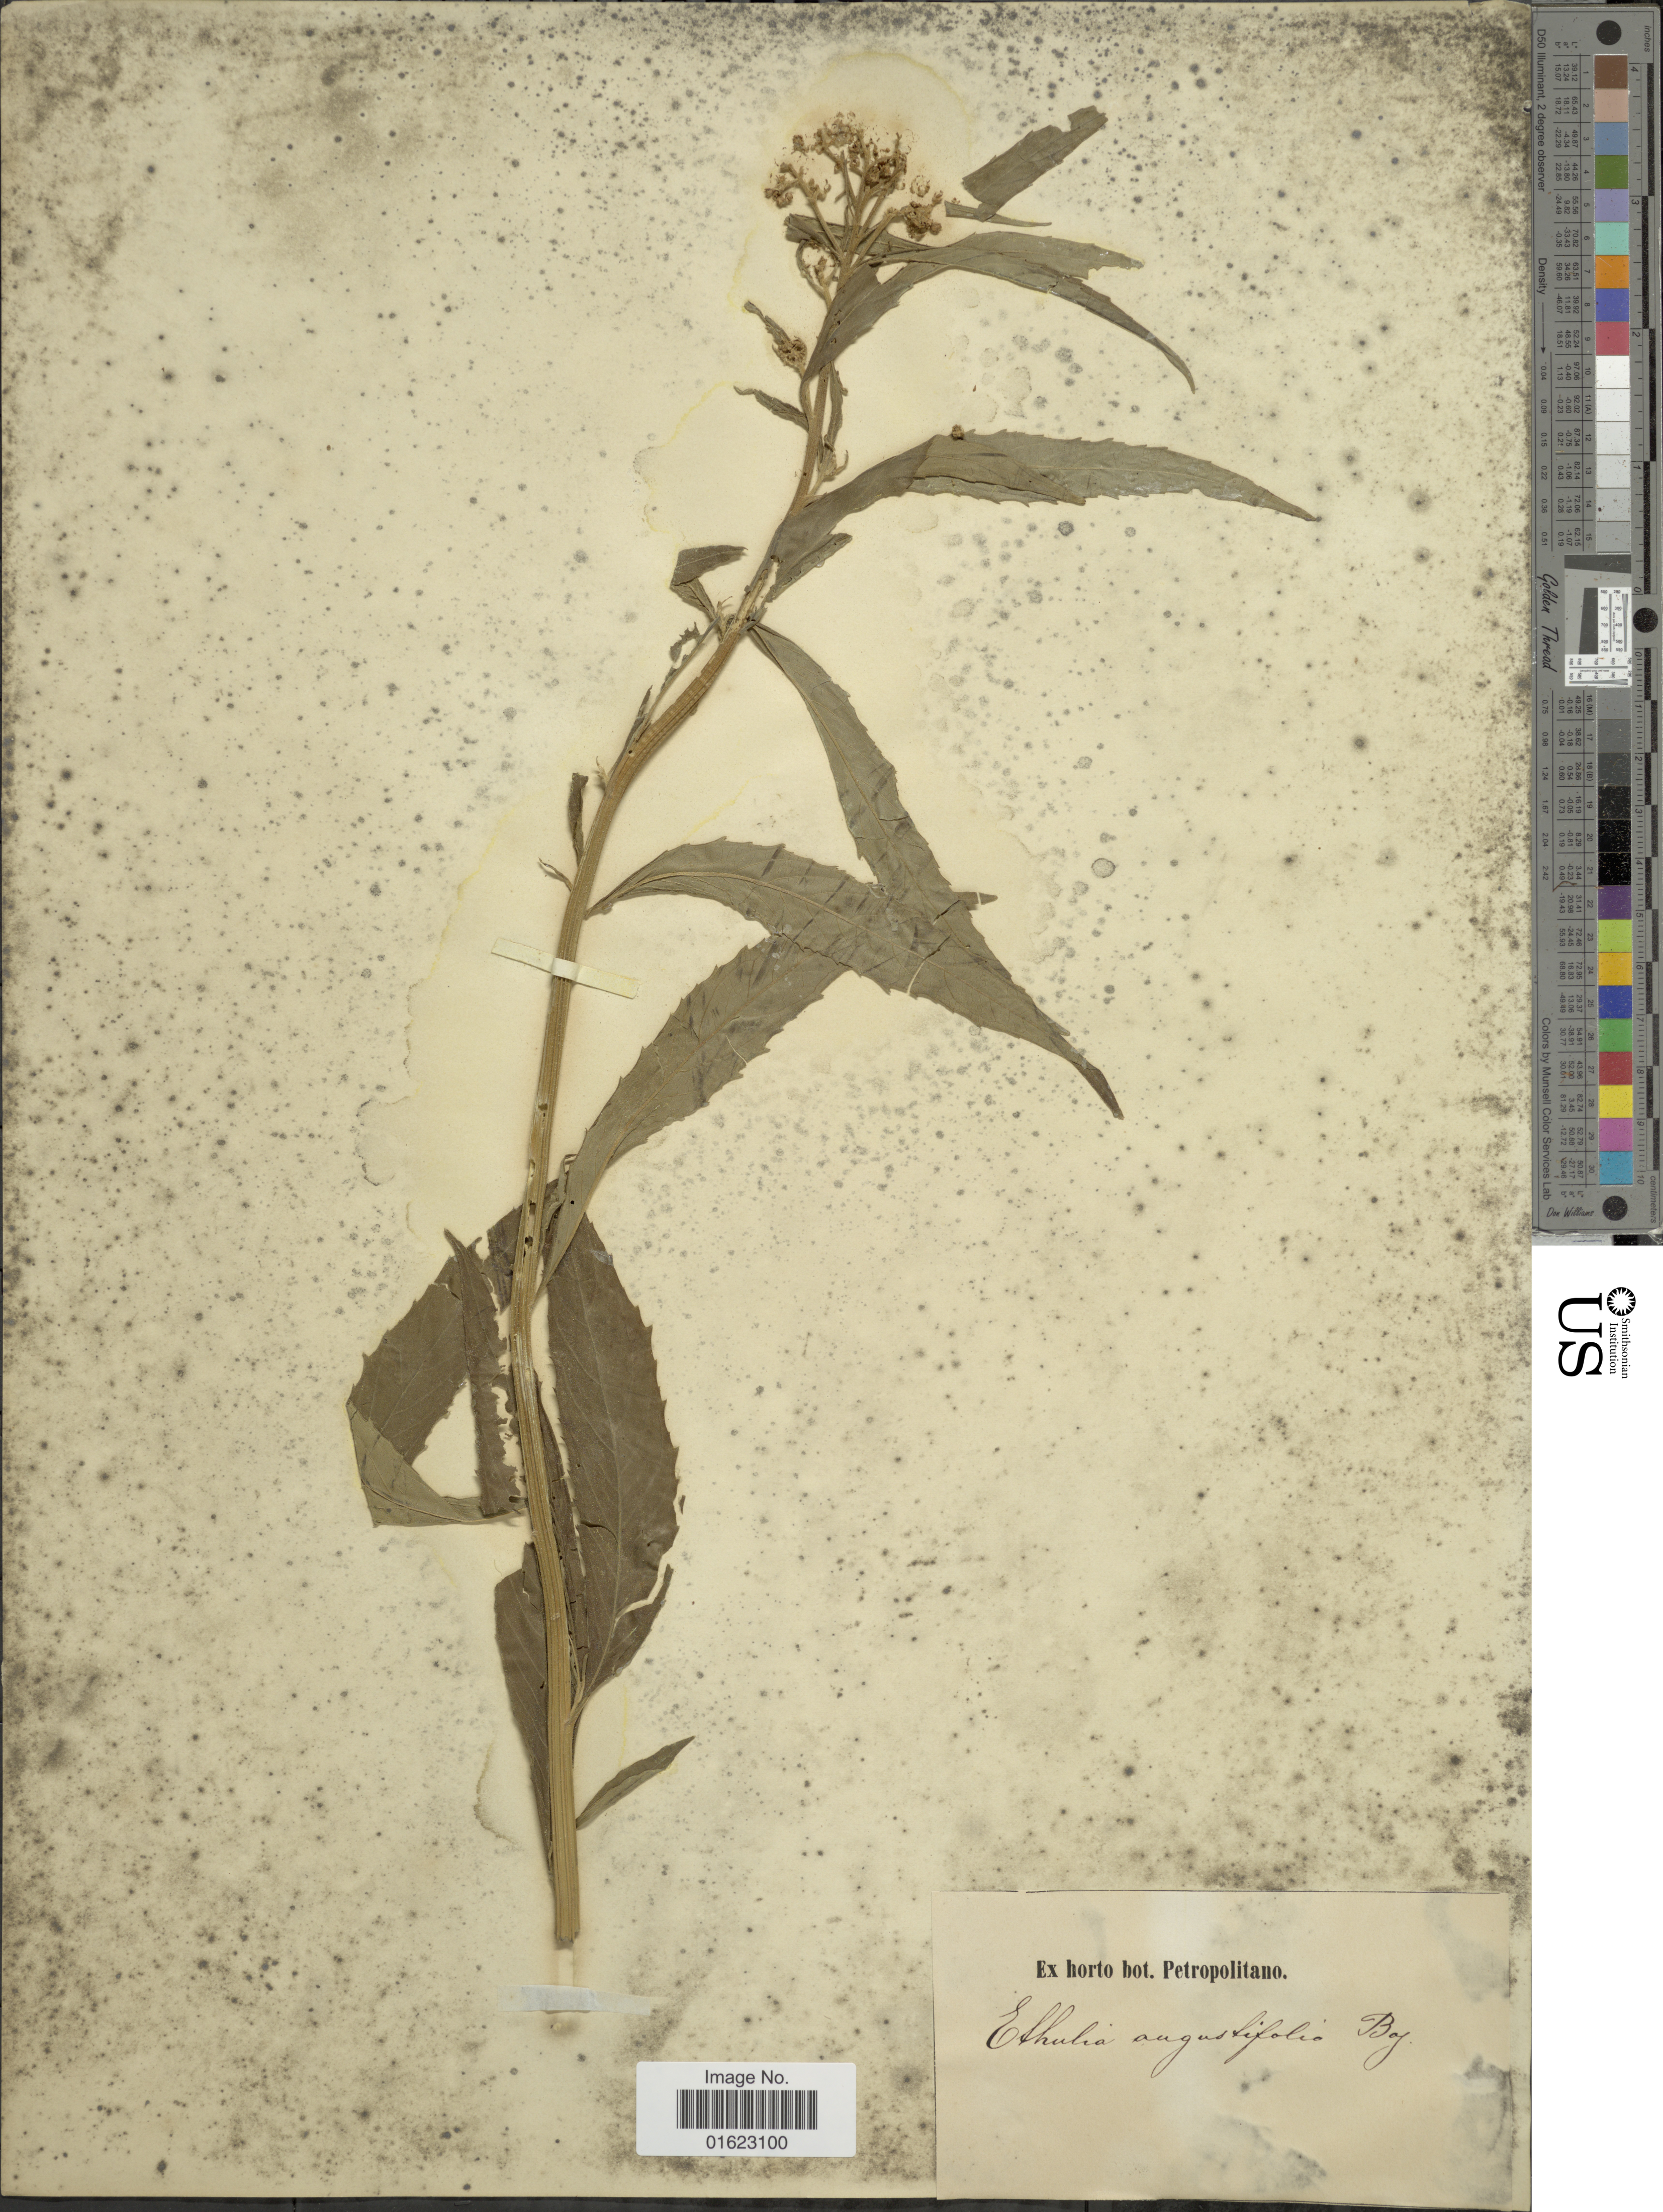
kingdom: Plantae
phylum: Tracheophyta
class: Magnoliopsida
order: Asterales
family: Asteraceae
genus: Ethulia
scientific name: Ethulia angustifolia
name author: DC.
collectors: ex Horto Bot. Petropolitano